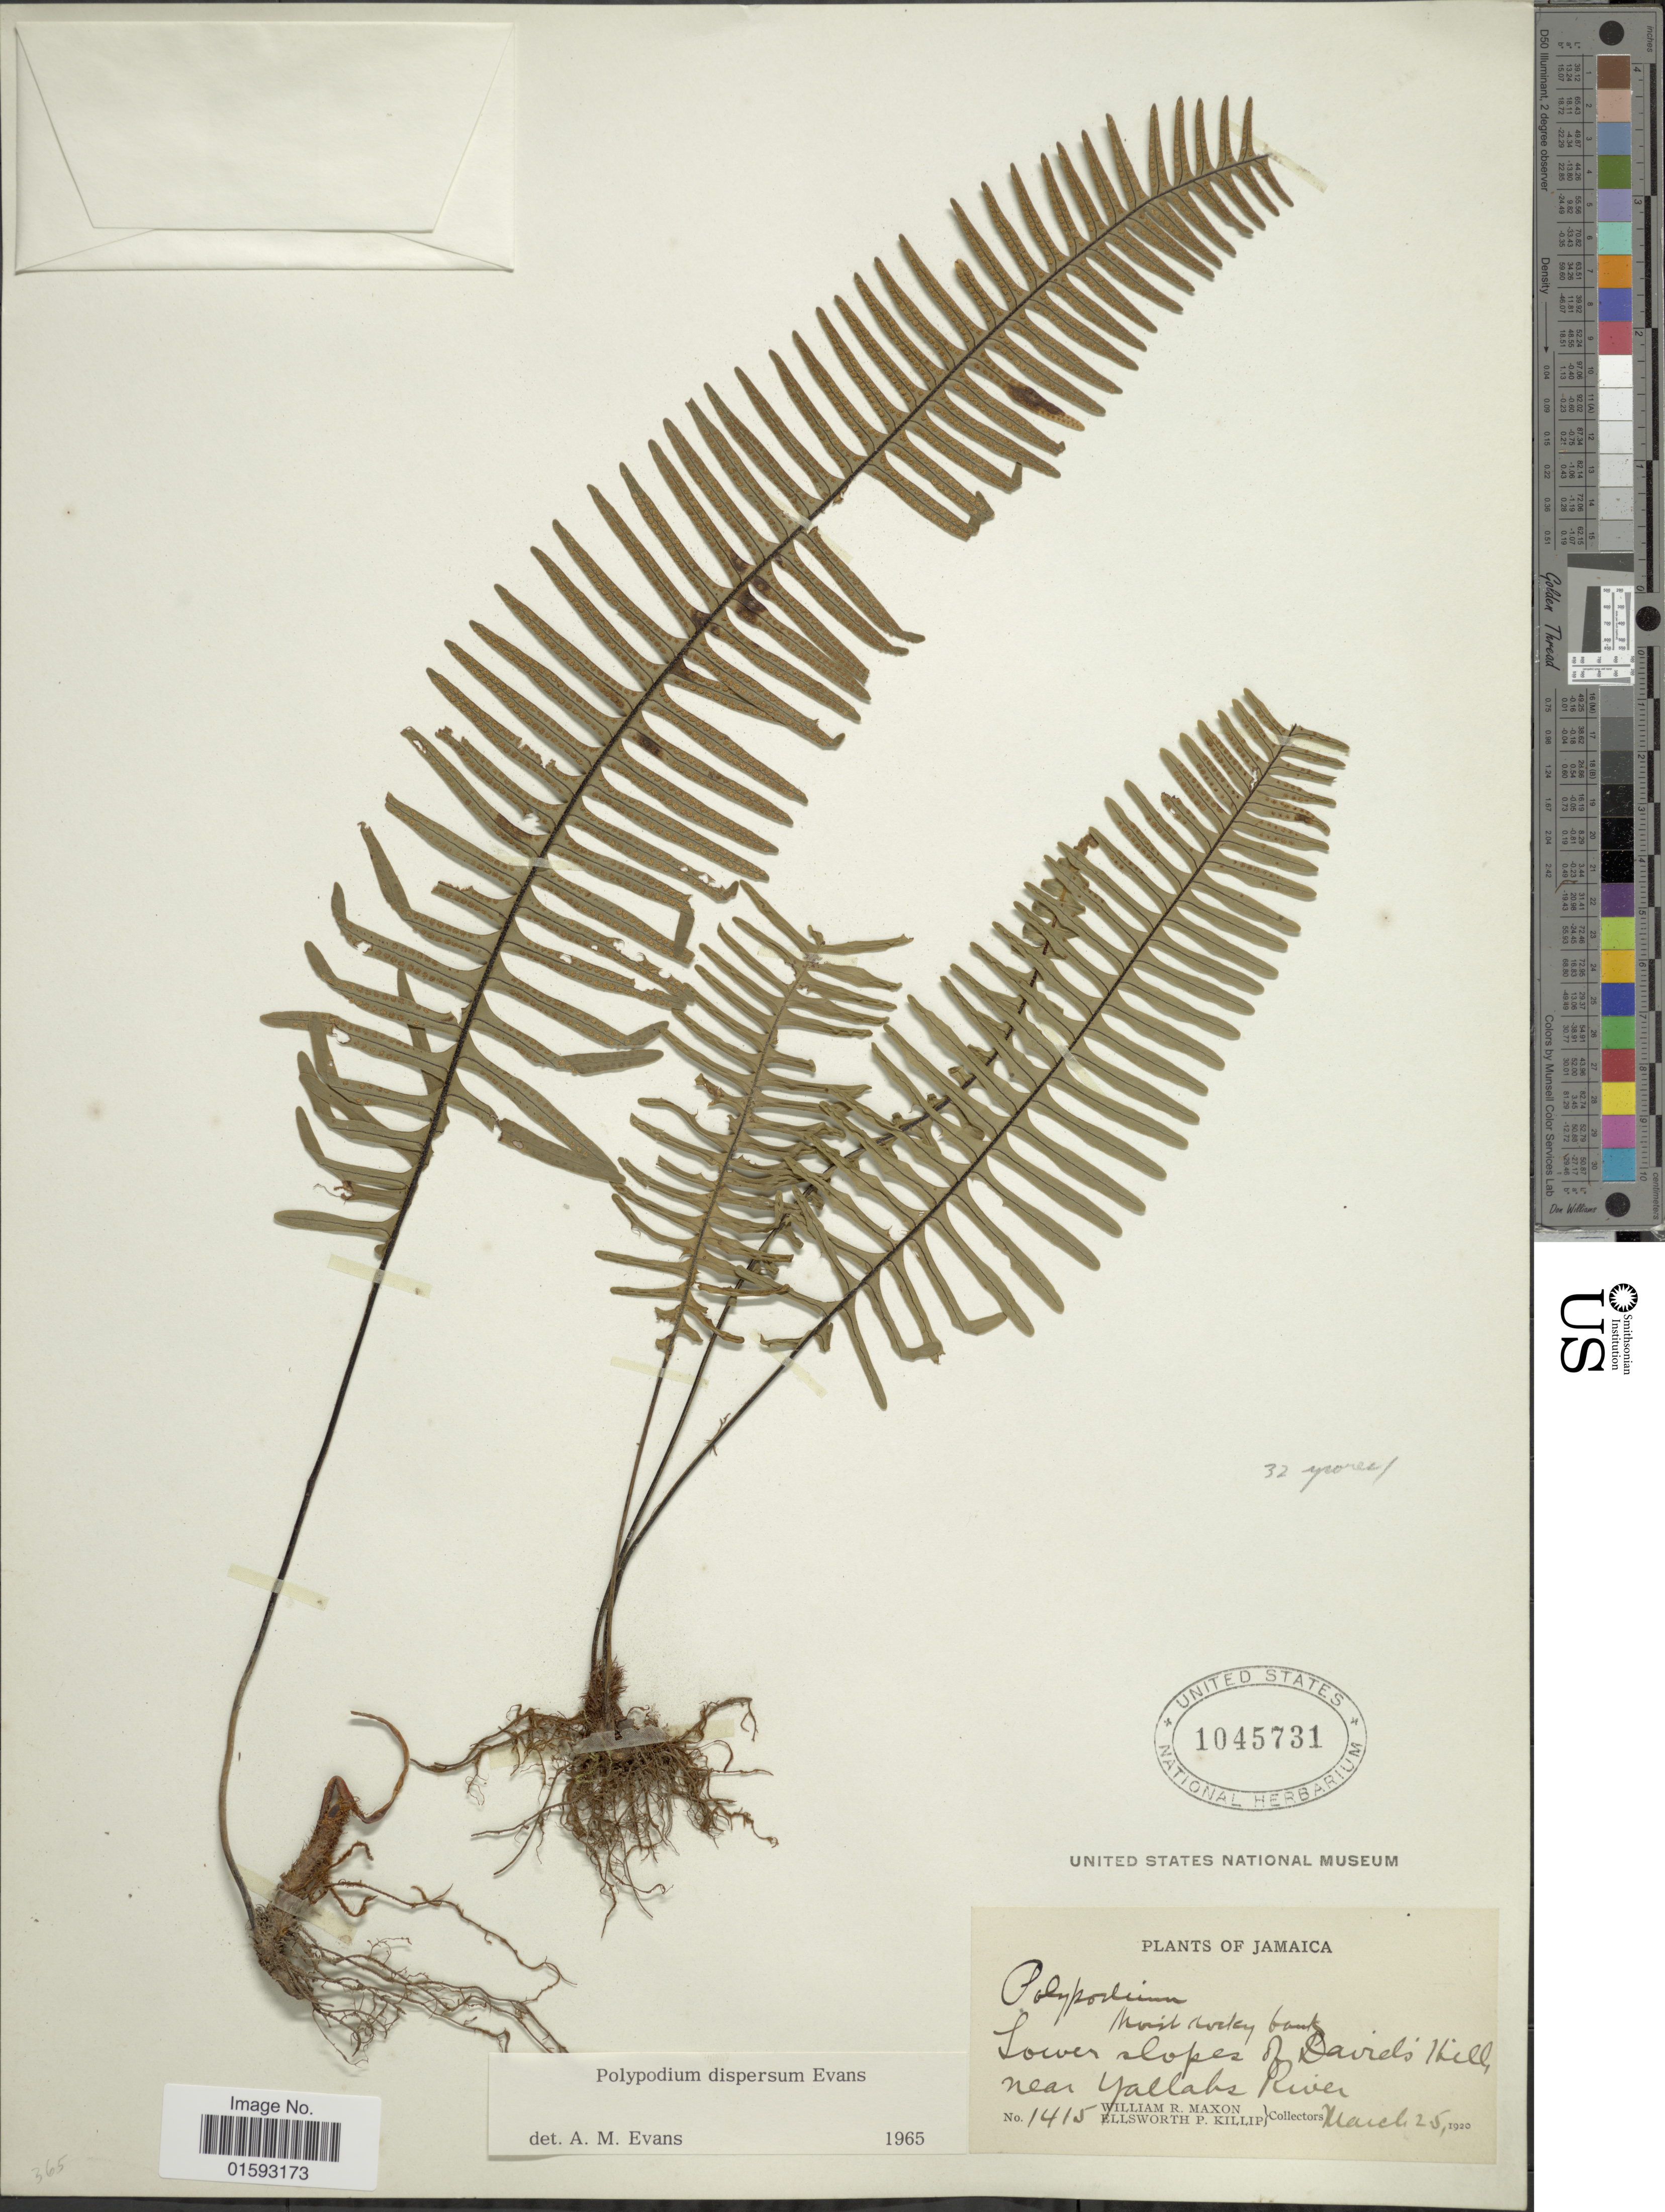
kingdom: Plantae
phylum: Tracheophyta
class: Polypodiopsida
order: Polypodiales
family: Polypodiaceae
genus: Pecluma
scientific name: Pecluma dispersa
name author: (A.M. Evans) M.G. Price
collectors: W. R. Maxon & E. P. Killip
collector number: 1415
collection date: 1920-03-25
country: Jamaica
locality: Lower slopes of David's Hill, near Yallahs River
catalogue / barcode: US 1045731